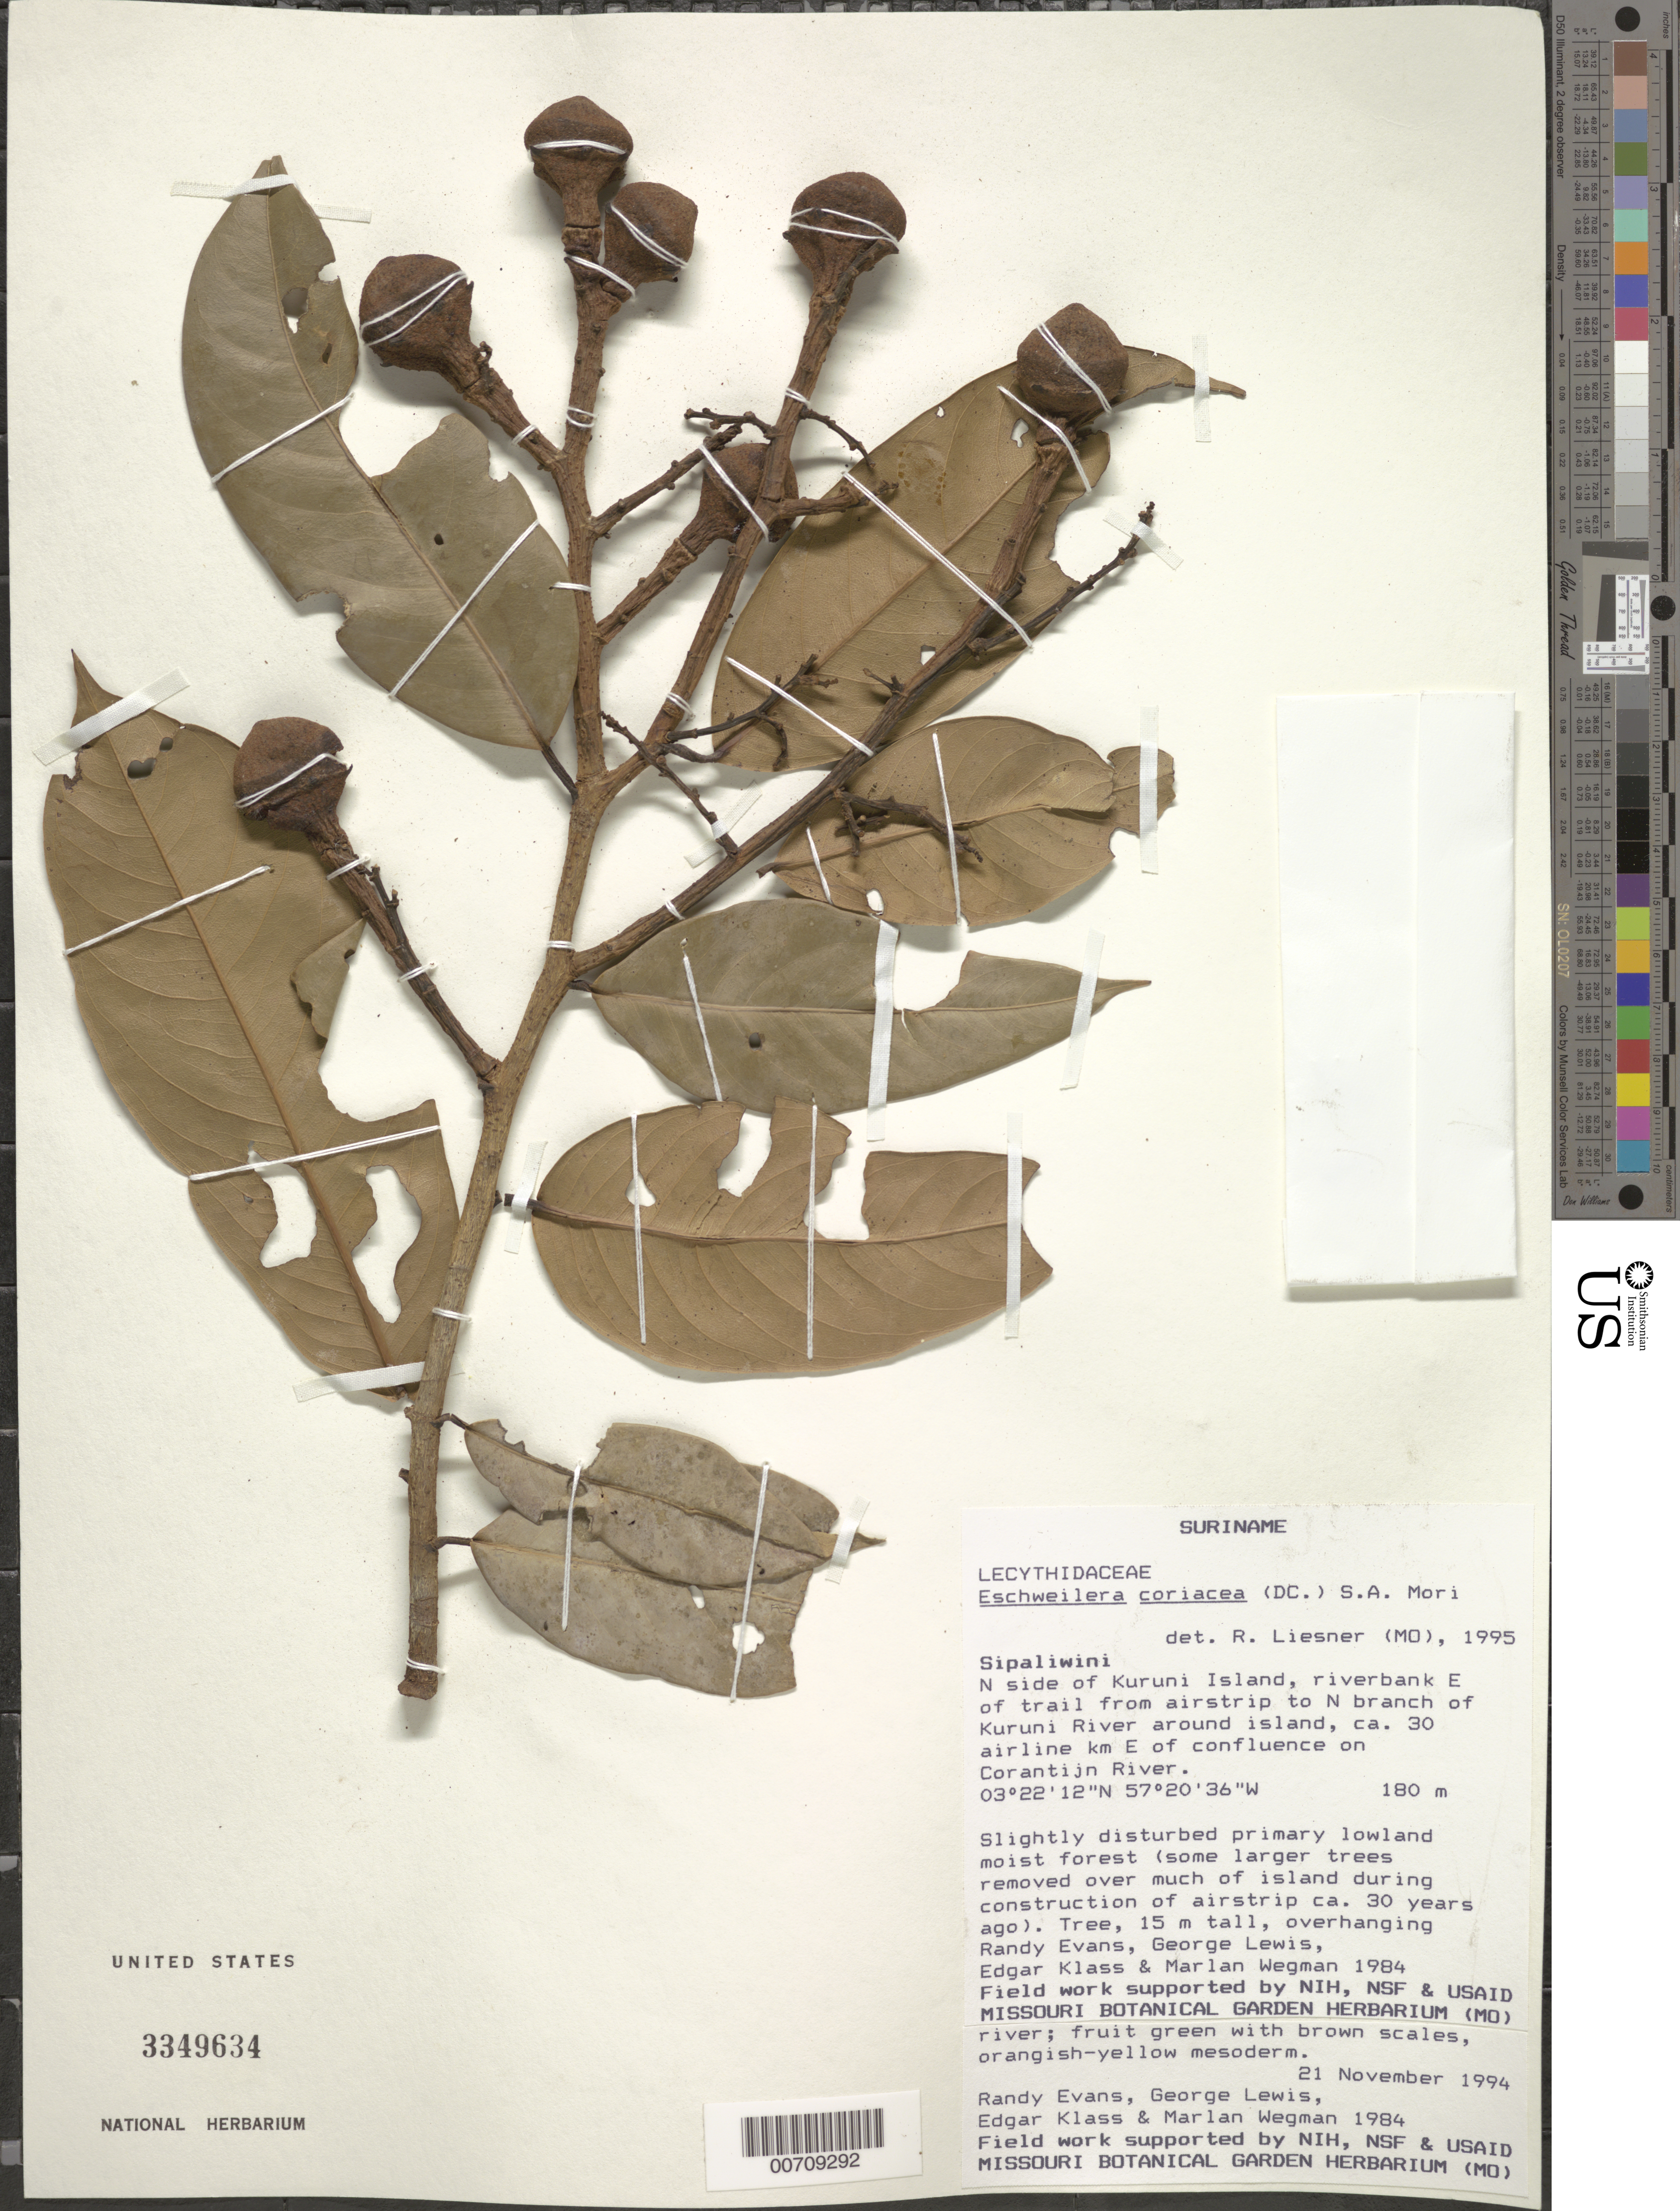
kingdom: Plantae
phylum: Tracheophyta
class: Magnoliopsida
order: Ericales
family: Lecythidaceae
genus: Eschweilera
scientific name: Eschweilera coriacea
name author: (DC.) S.A. Mori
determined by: Liesner, R. L.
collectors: R. Evans, G. Lewis, E. Klass & M. Wegman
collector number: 1984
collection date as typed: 21-Nov-94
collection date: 1994-11-21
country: Suriname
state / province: Sipaliwini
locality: Kuruni Island, N side, E of trail from airstrip to N branch of Kuruni R., ca 30 airline km E of confluence on Corantijn R.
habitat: Slightly disturbed primary lowland moist forest (some larger trees removed over much of island during construction of airstrip ca. 30 years ago)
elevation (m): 180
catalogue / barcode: US 3349634